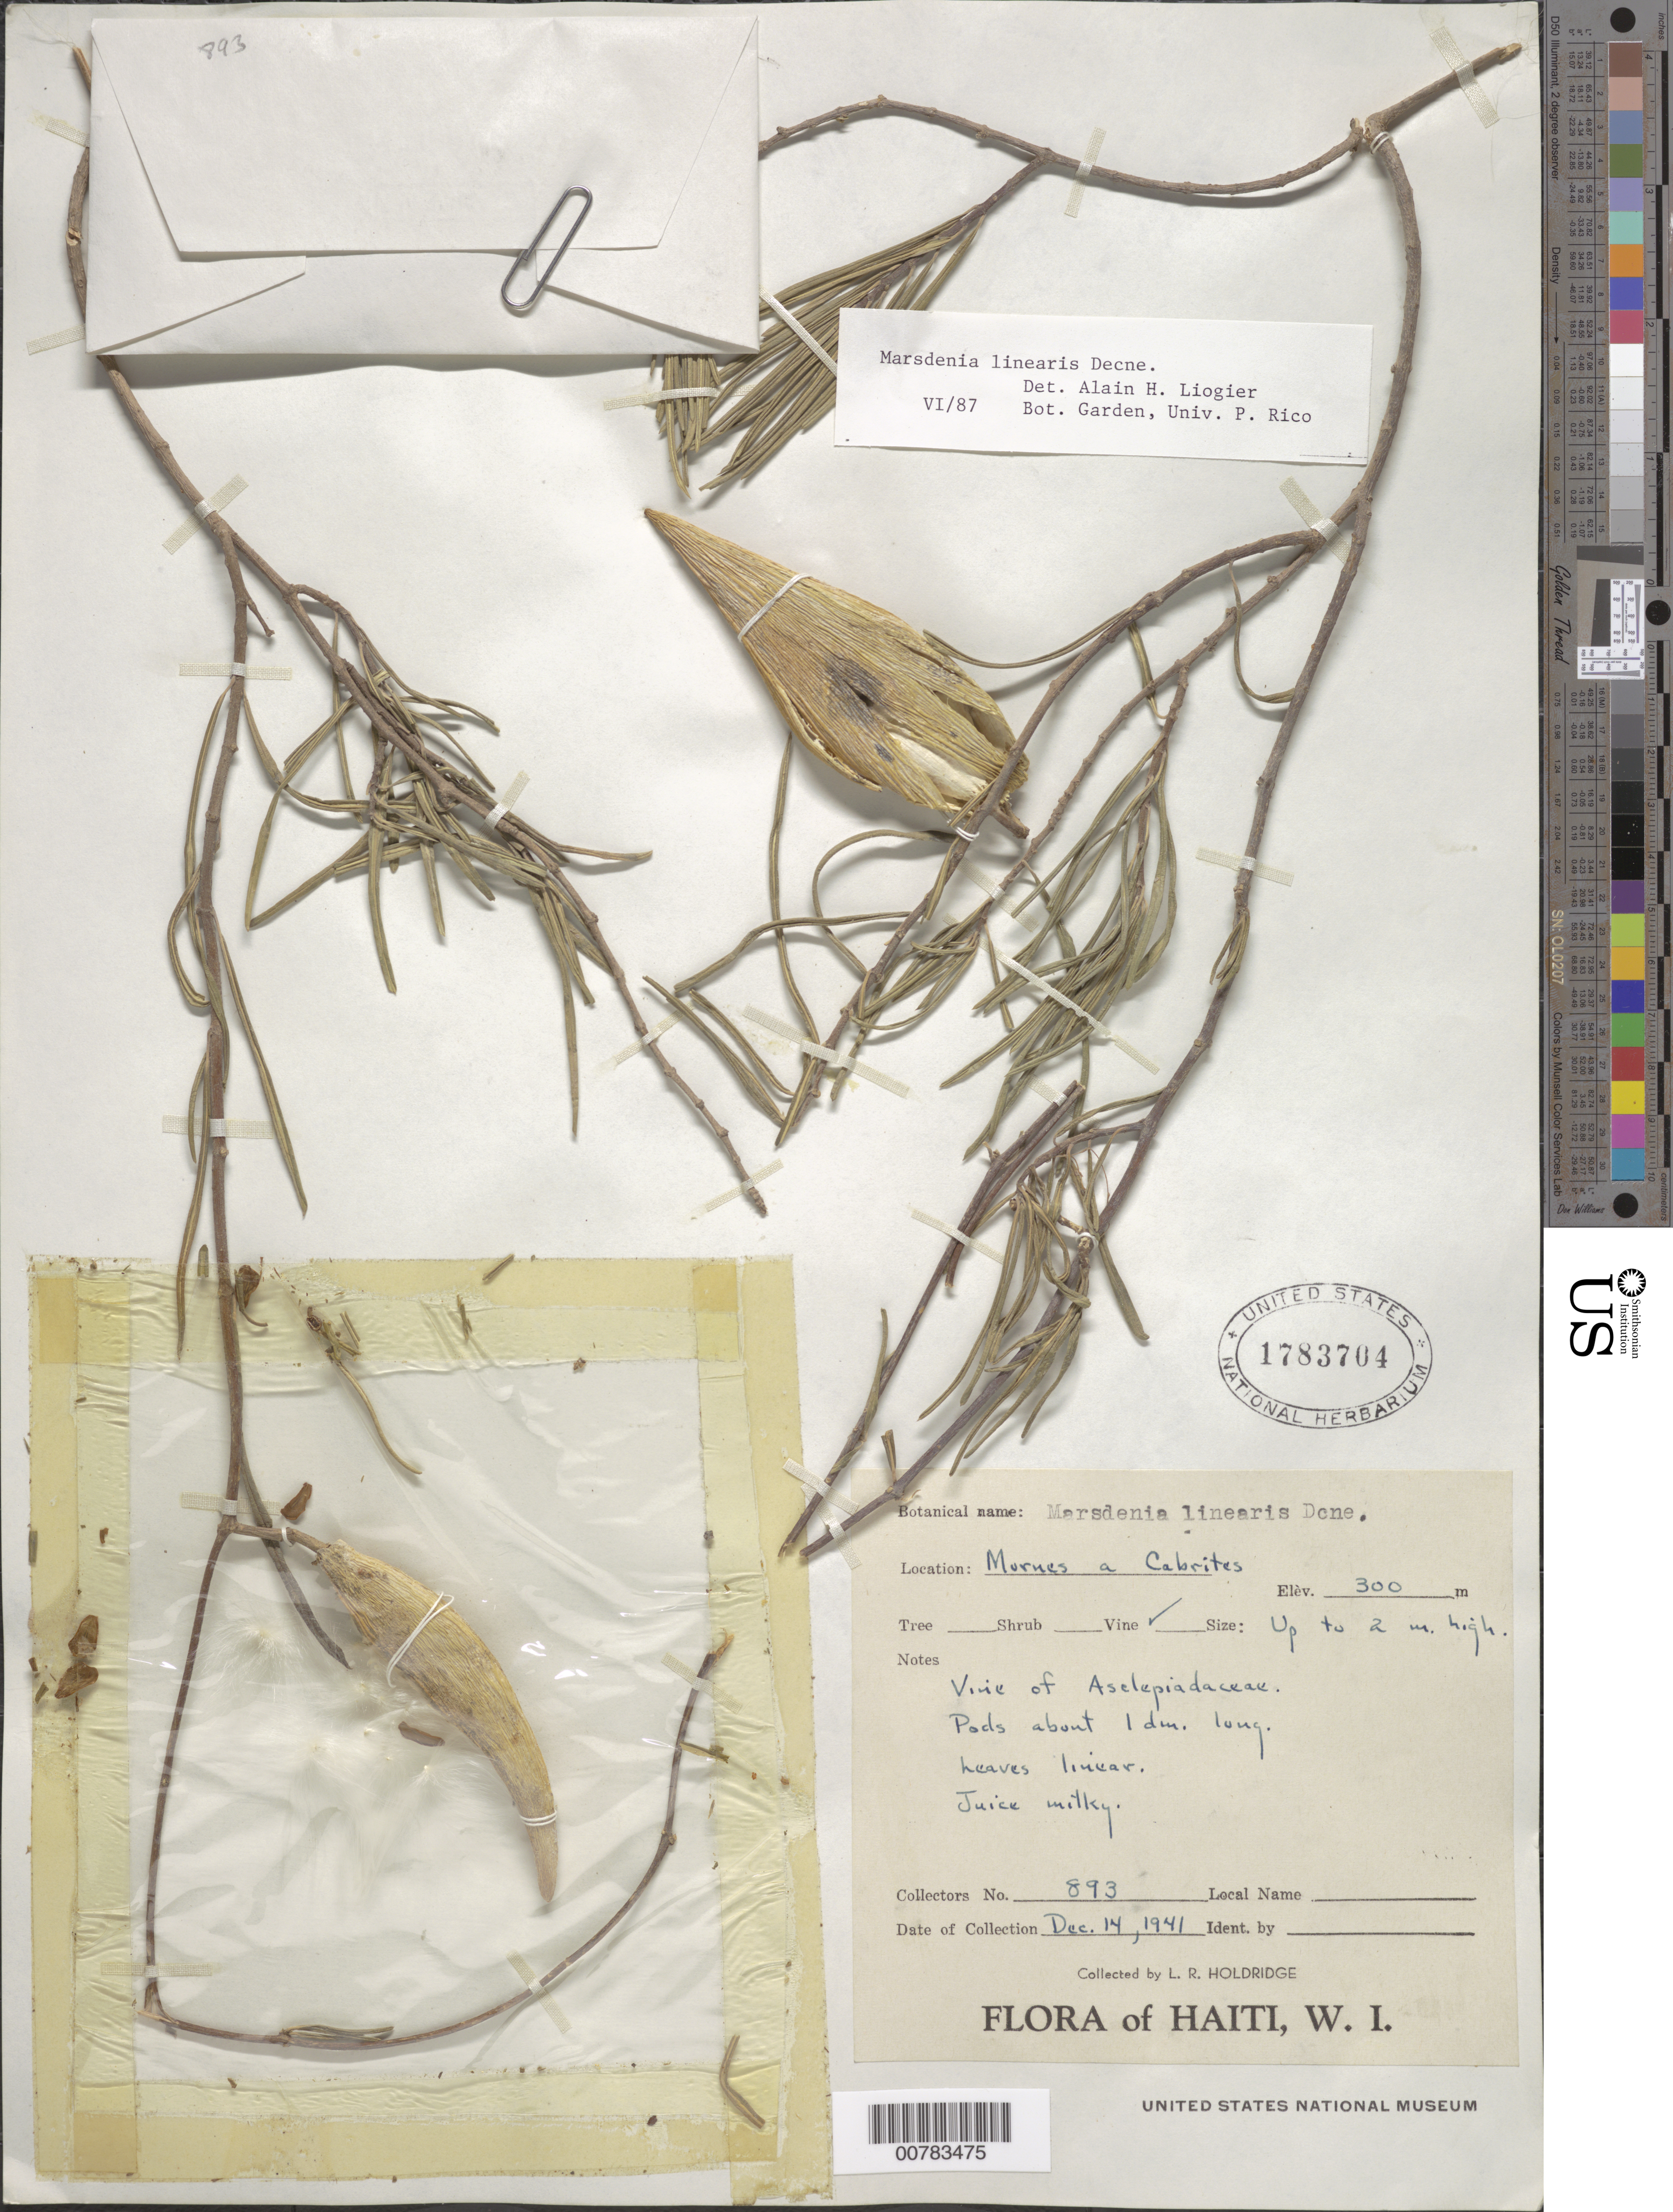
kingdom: Plantae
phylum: Tracheophyta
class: Magnoliopsida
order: Gentianales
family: Apocynaceae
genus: Marsdenia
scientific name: Marsdenia linearis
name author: Decne.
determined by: Liogier, Alain H.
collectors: L. Holdridge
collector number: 893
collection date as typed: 14 Dec 1941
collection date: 1941-12-14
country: Haiti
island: Hispaniola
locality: Mornes a Cabrits.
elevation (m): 300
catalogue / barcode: US 1783704